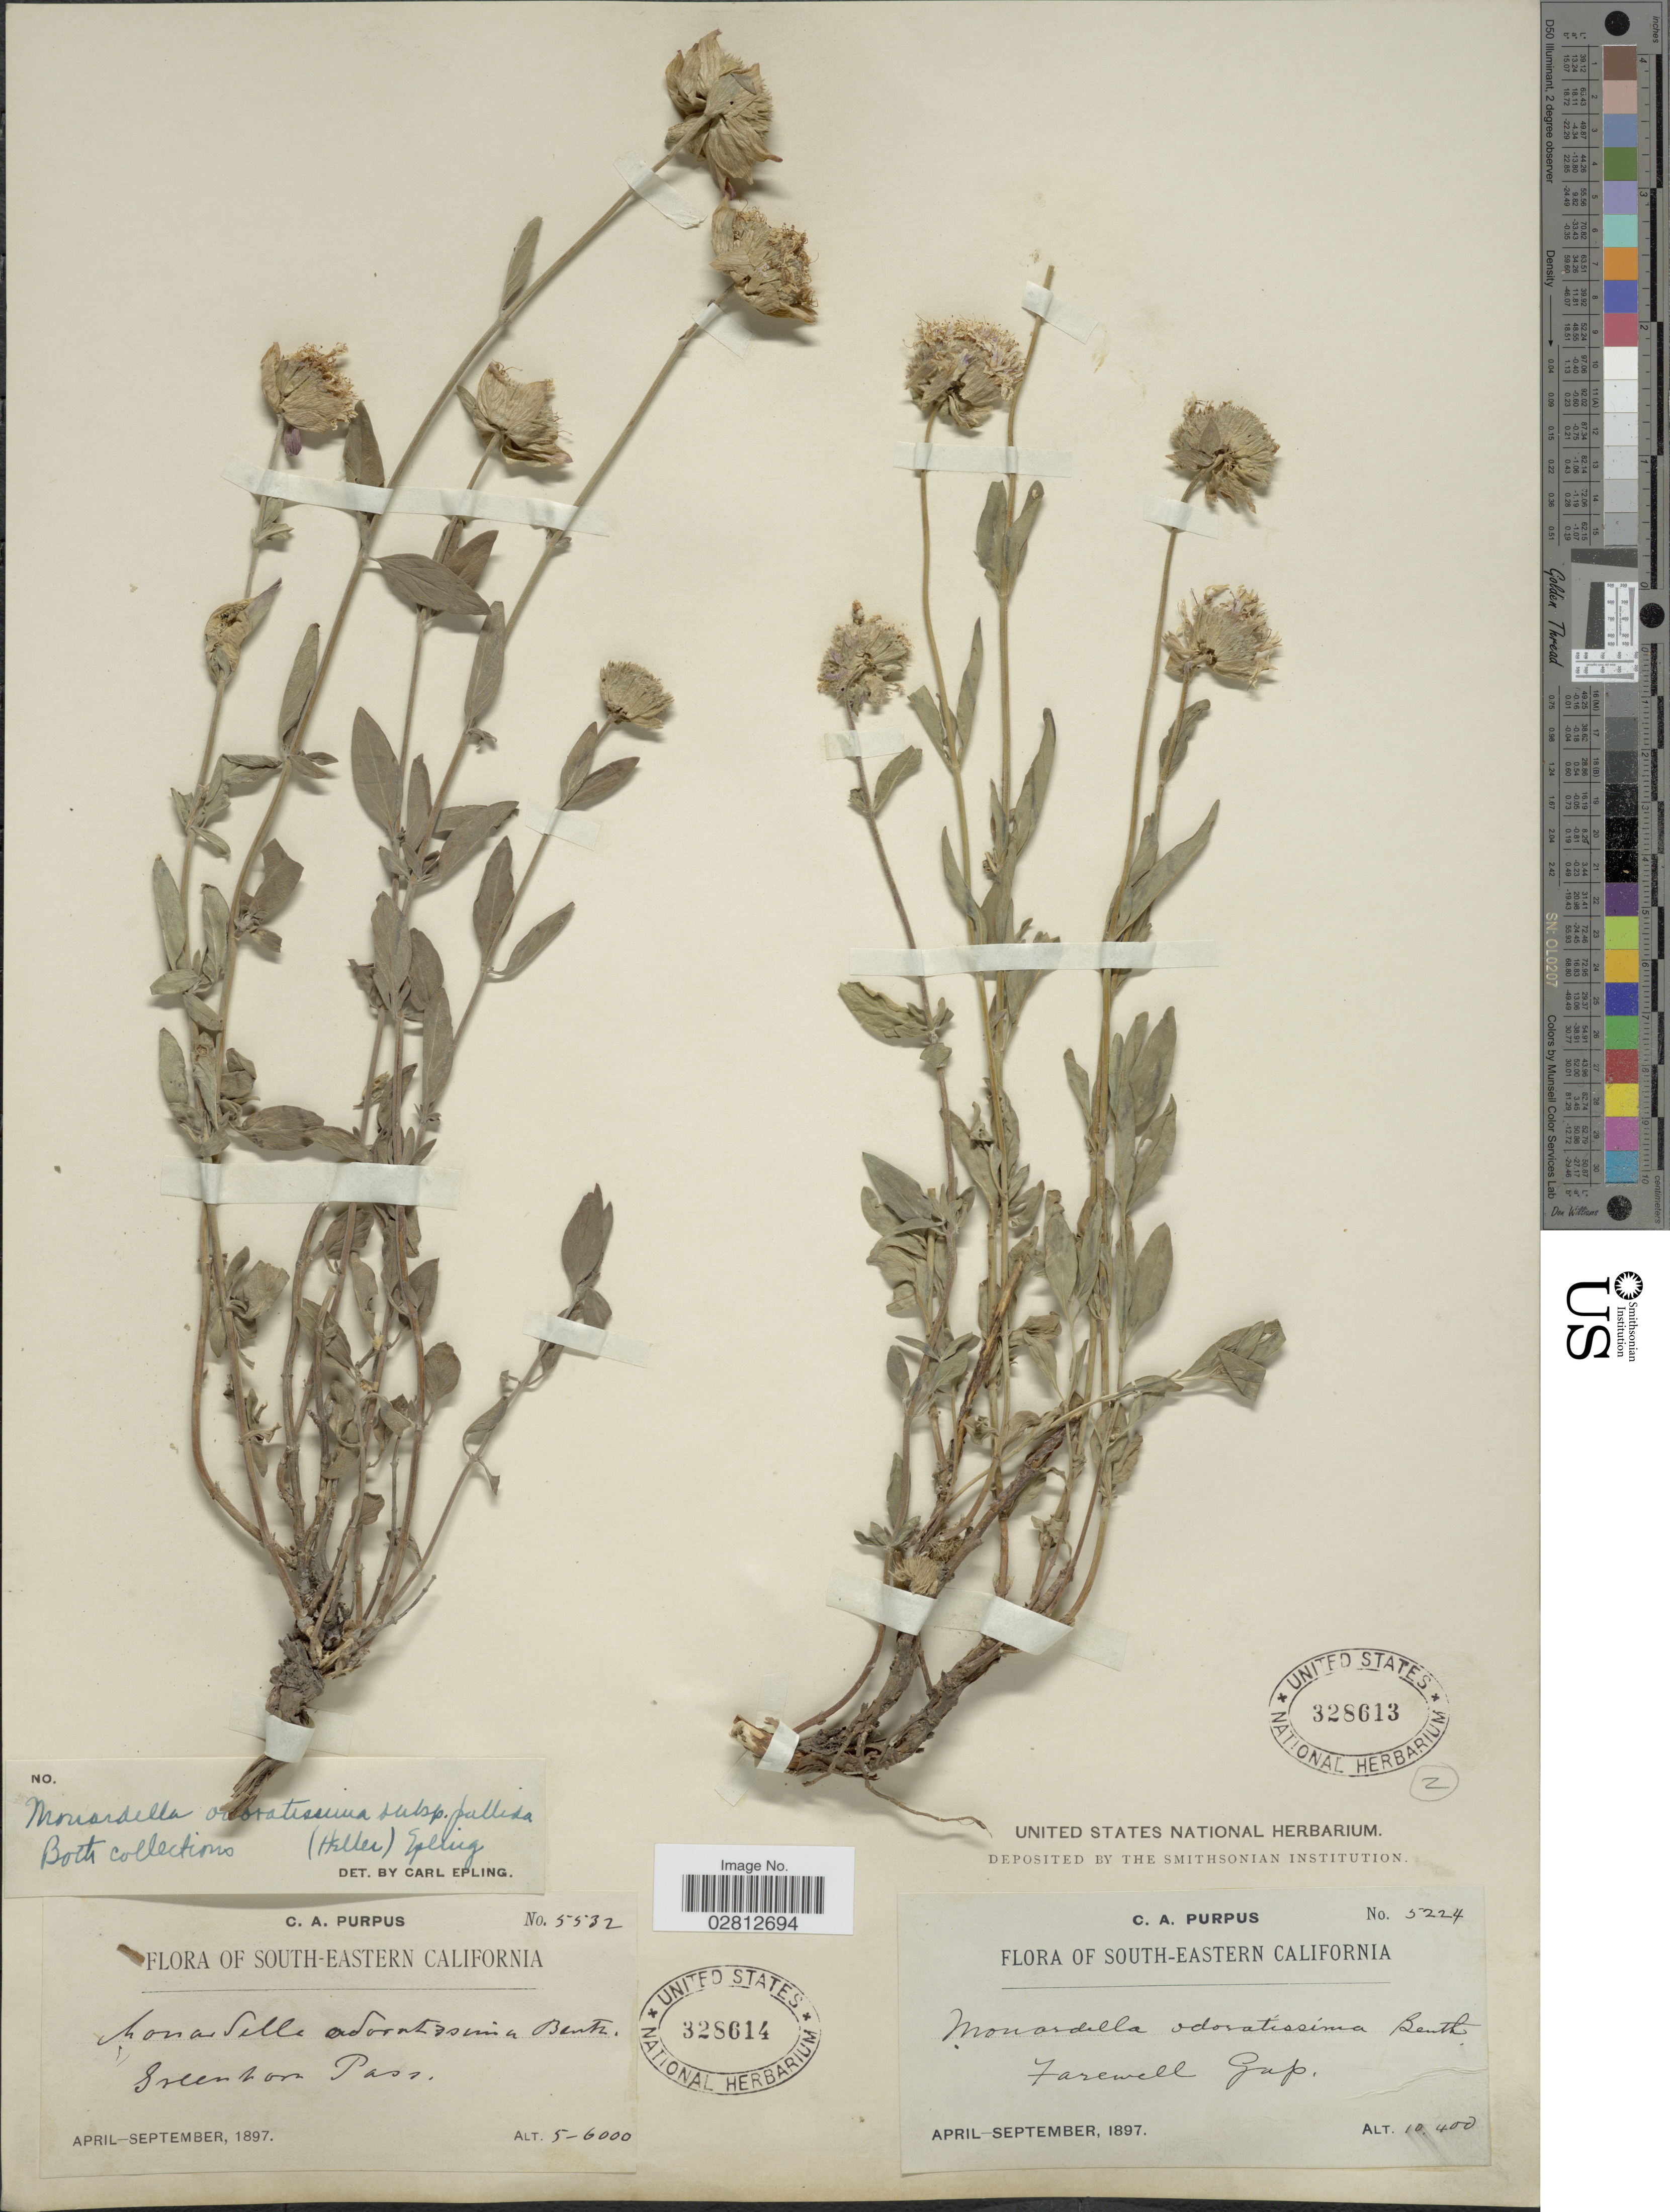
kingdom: Plantae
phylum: Tracheophyta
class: Magnoliopsida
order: Lamiales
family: Lamiaceae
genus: Monardella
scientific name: Monardella odoratissima subsp. pallida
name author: (A. Heller) Epling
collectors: C. A. Purpus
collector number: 5224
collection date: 1897-04/1897-09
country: United States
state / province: California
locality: South-Eastern California, Farewell Gap.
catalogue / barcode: US 328613-2